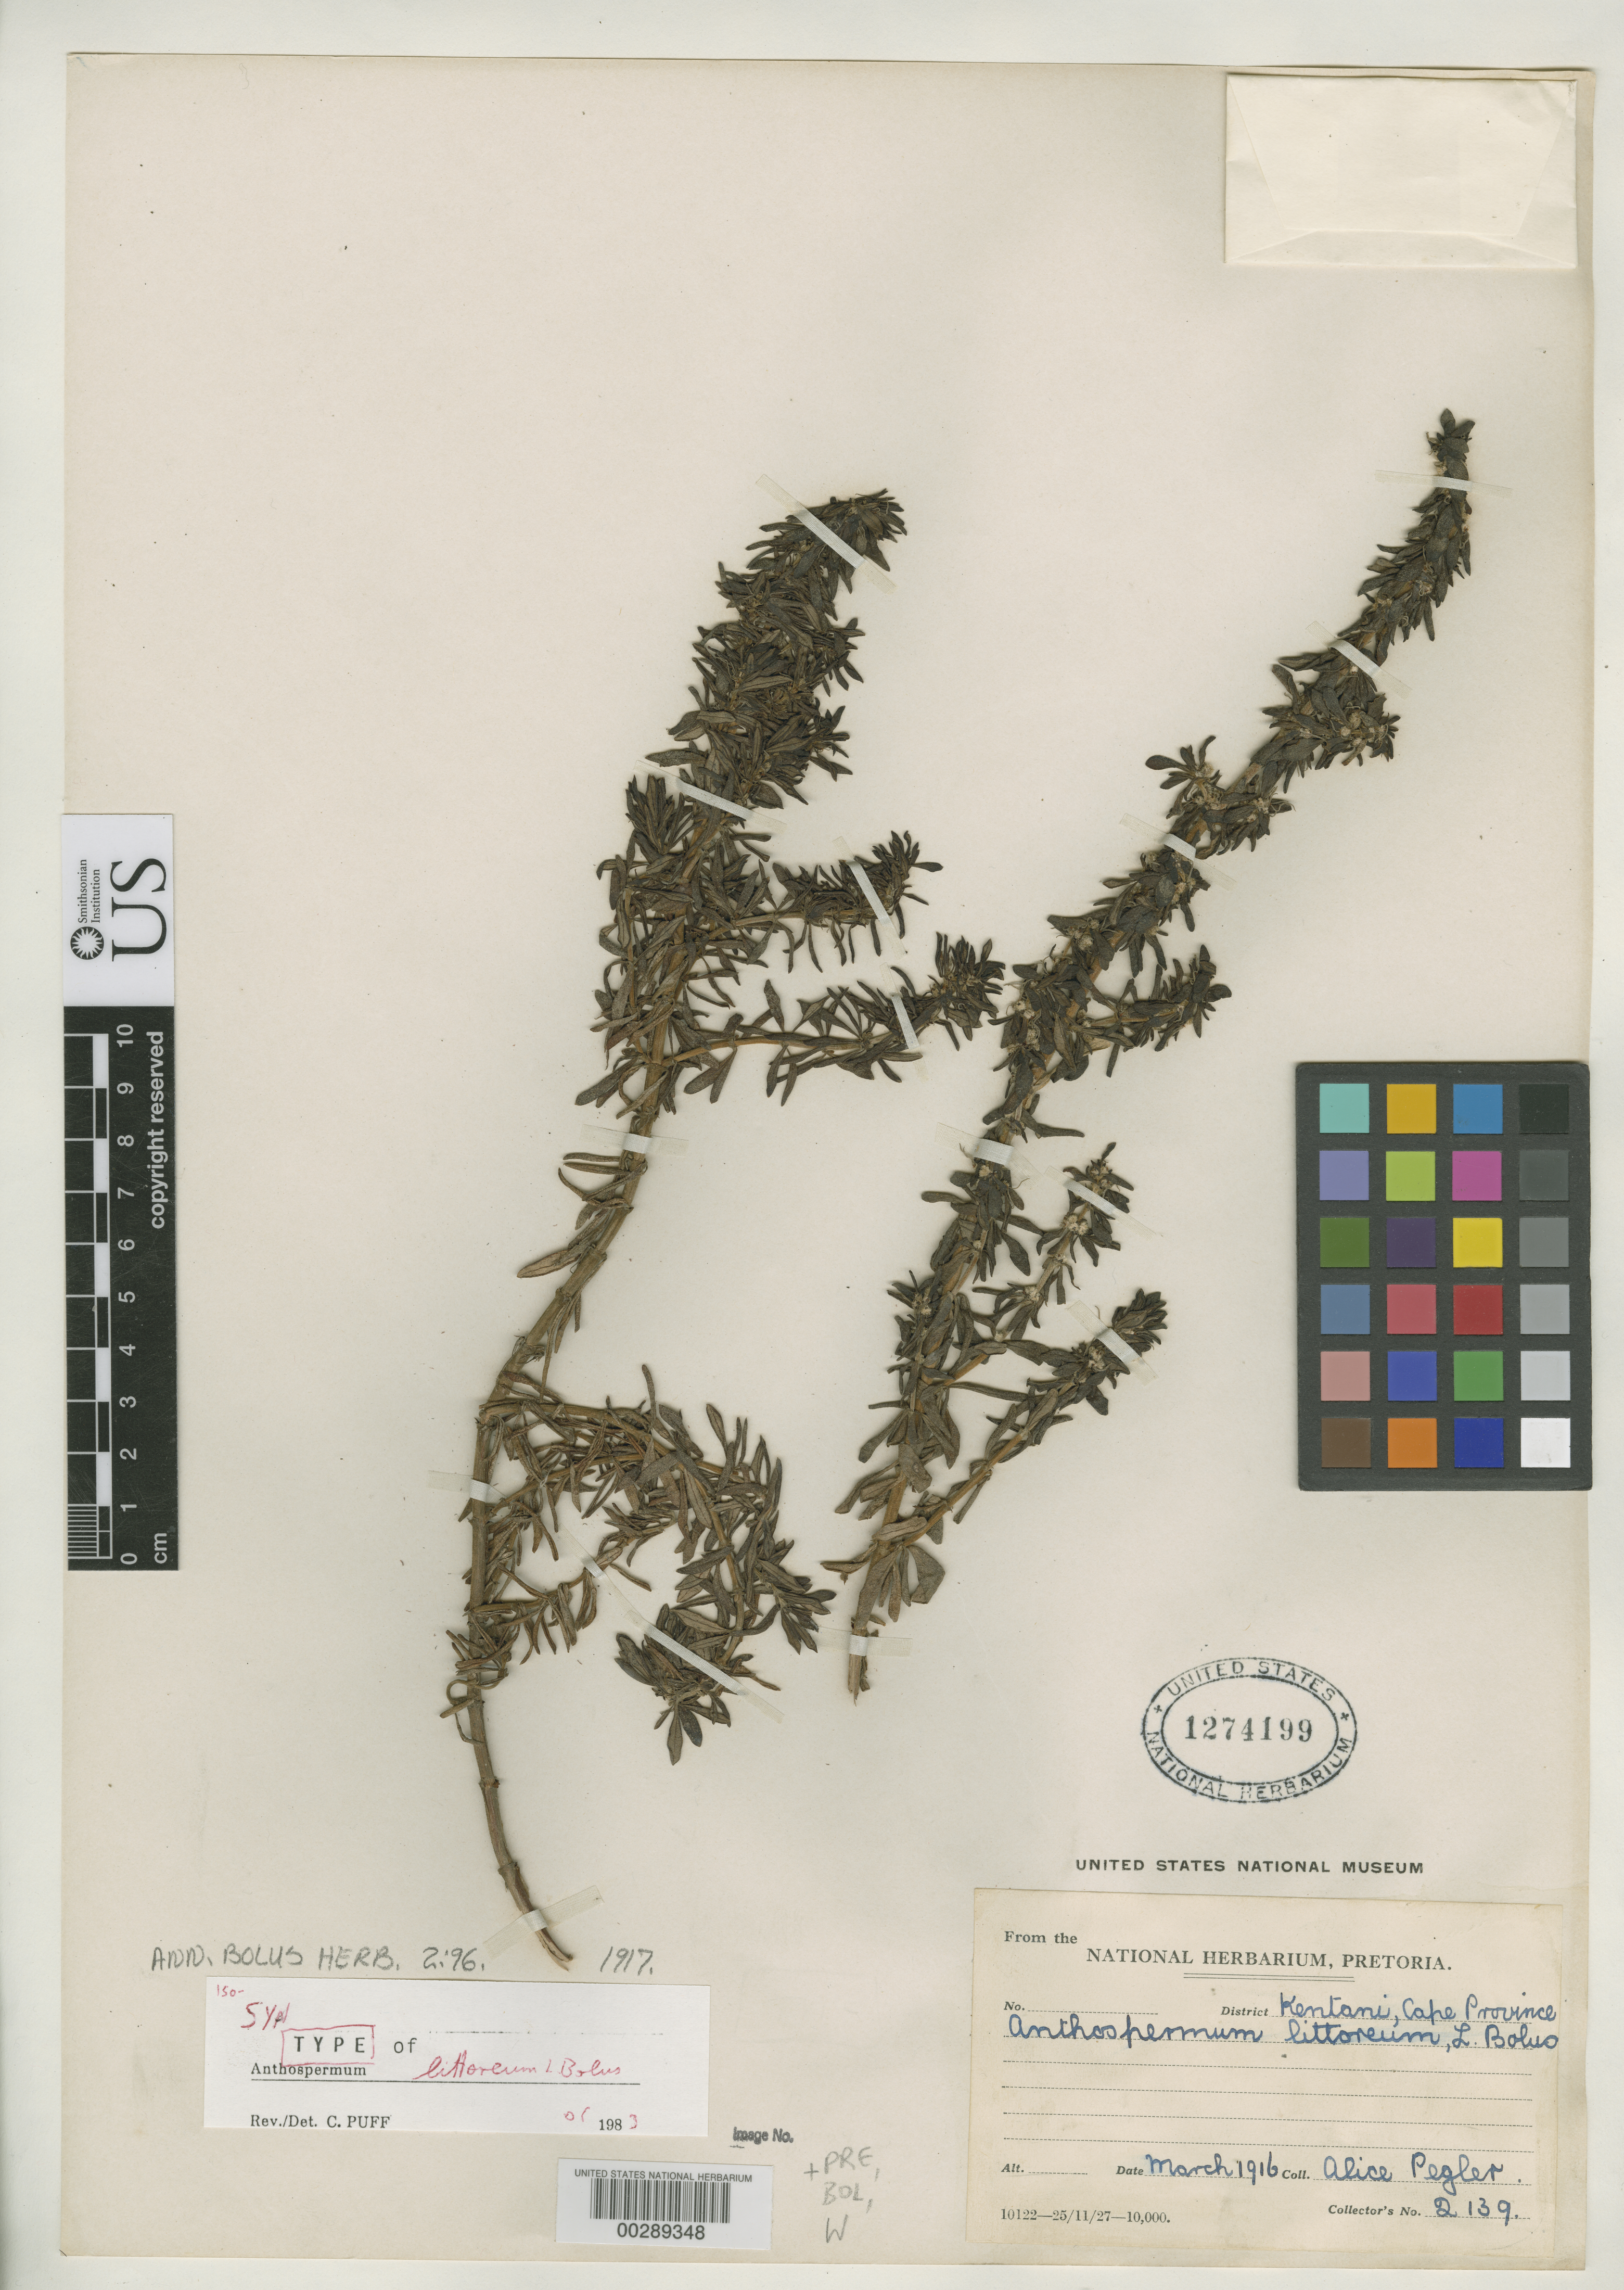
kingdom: Plantae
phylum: Tracheophyta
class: Magnoliopsida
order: Gentianales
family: Rubiaceae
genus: Anthospermum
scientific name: Anthospermum littoreum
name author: L. Bolus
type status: Isosyntype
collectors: A. Pegler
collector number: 2139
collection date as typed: Mar 1916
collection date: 1916-03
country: South Africa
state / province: Eastern Cape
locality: Kentani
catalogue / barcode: US 1274199